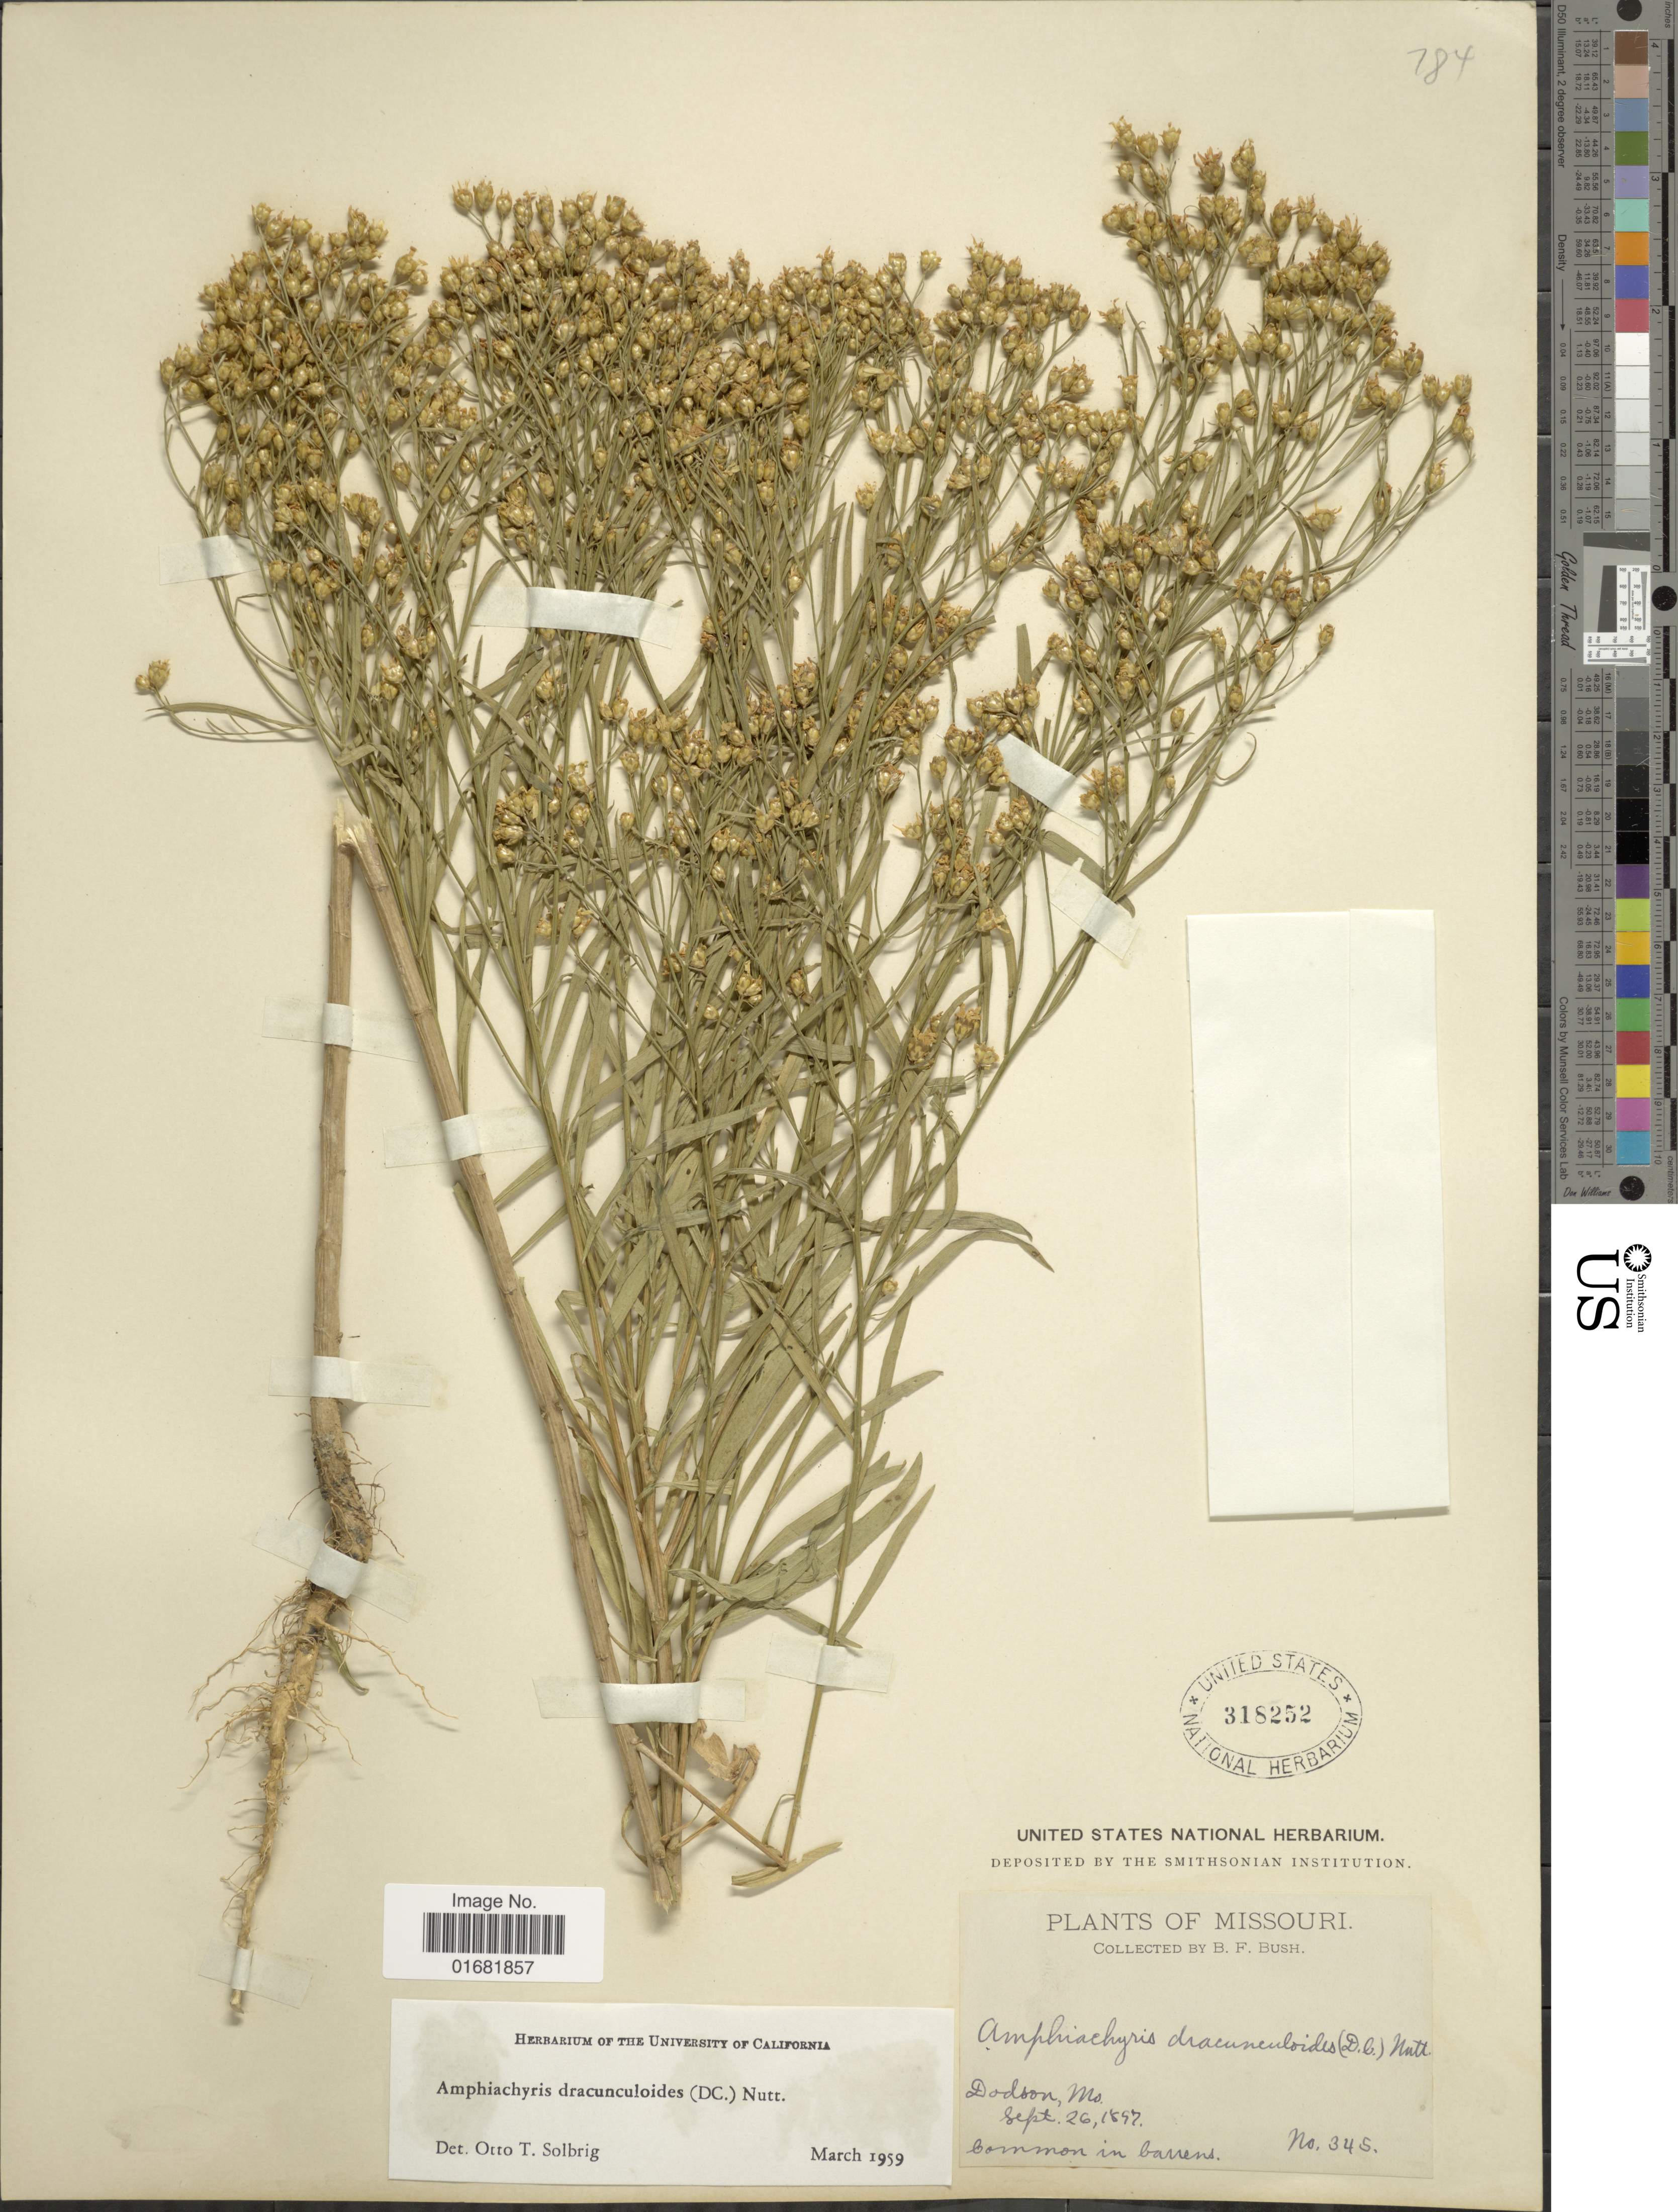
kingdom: Plantae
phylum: Tracheophyta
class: Magnoliopsida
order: Asterales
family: Asteraceae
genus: Amphiachyris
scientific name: Amphiachyris dracunculoides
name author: (DC.) Nutt.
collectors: B. F. Bush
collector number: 345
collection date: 1897-09-26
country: United States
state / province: Missouri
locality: Dodson Mo.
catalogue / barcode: US 318252